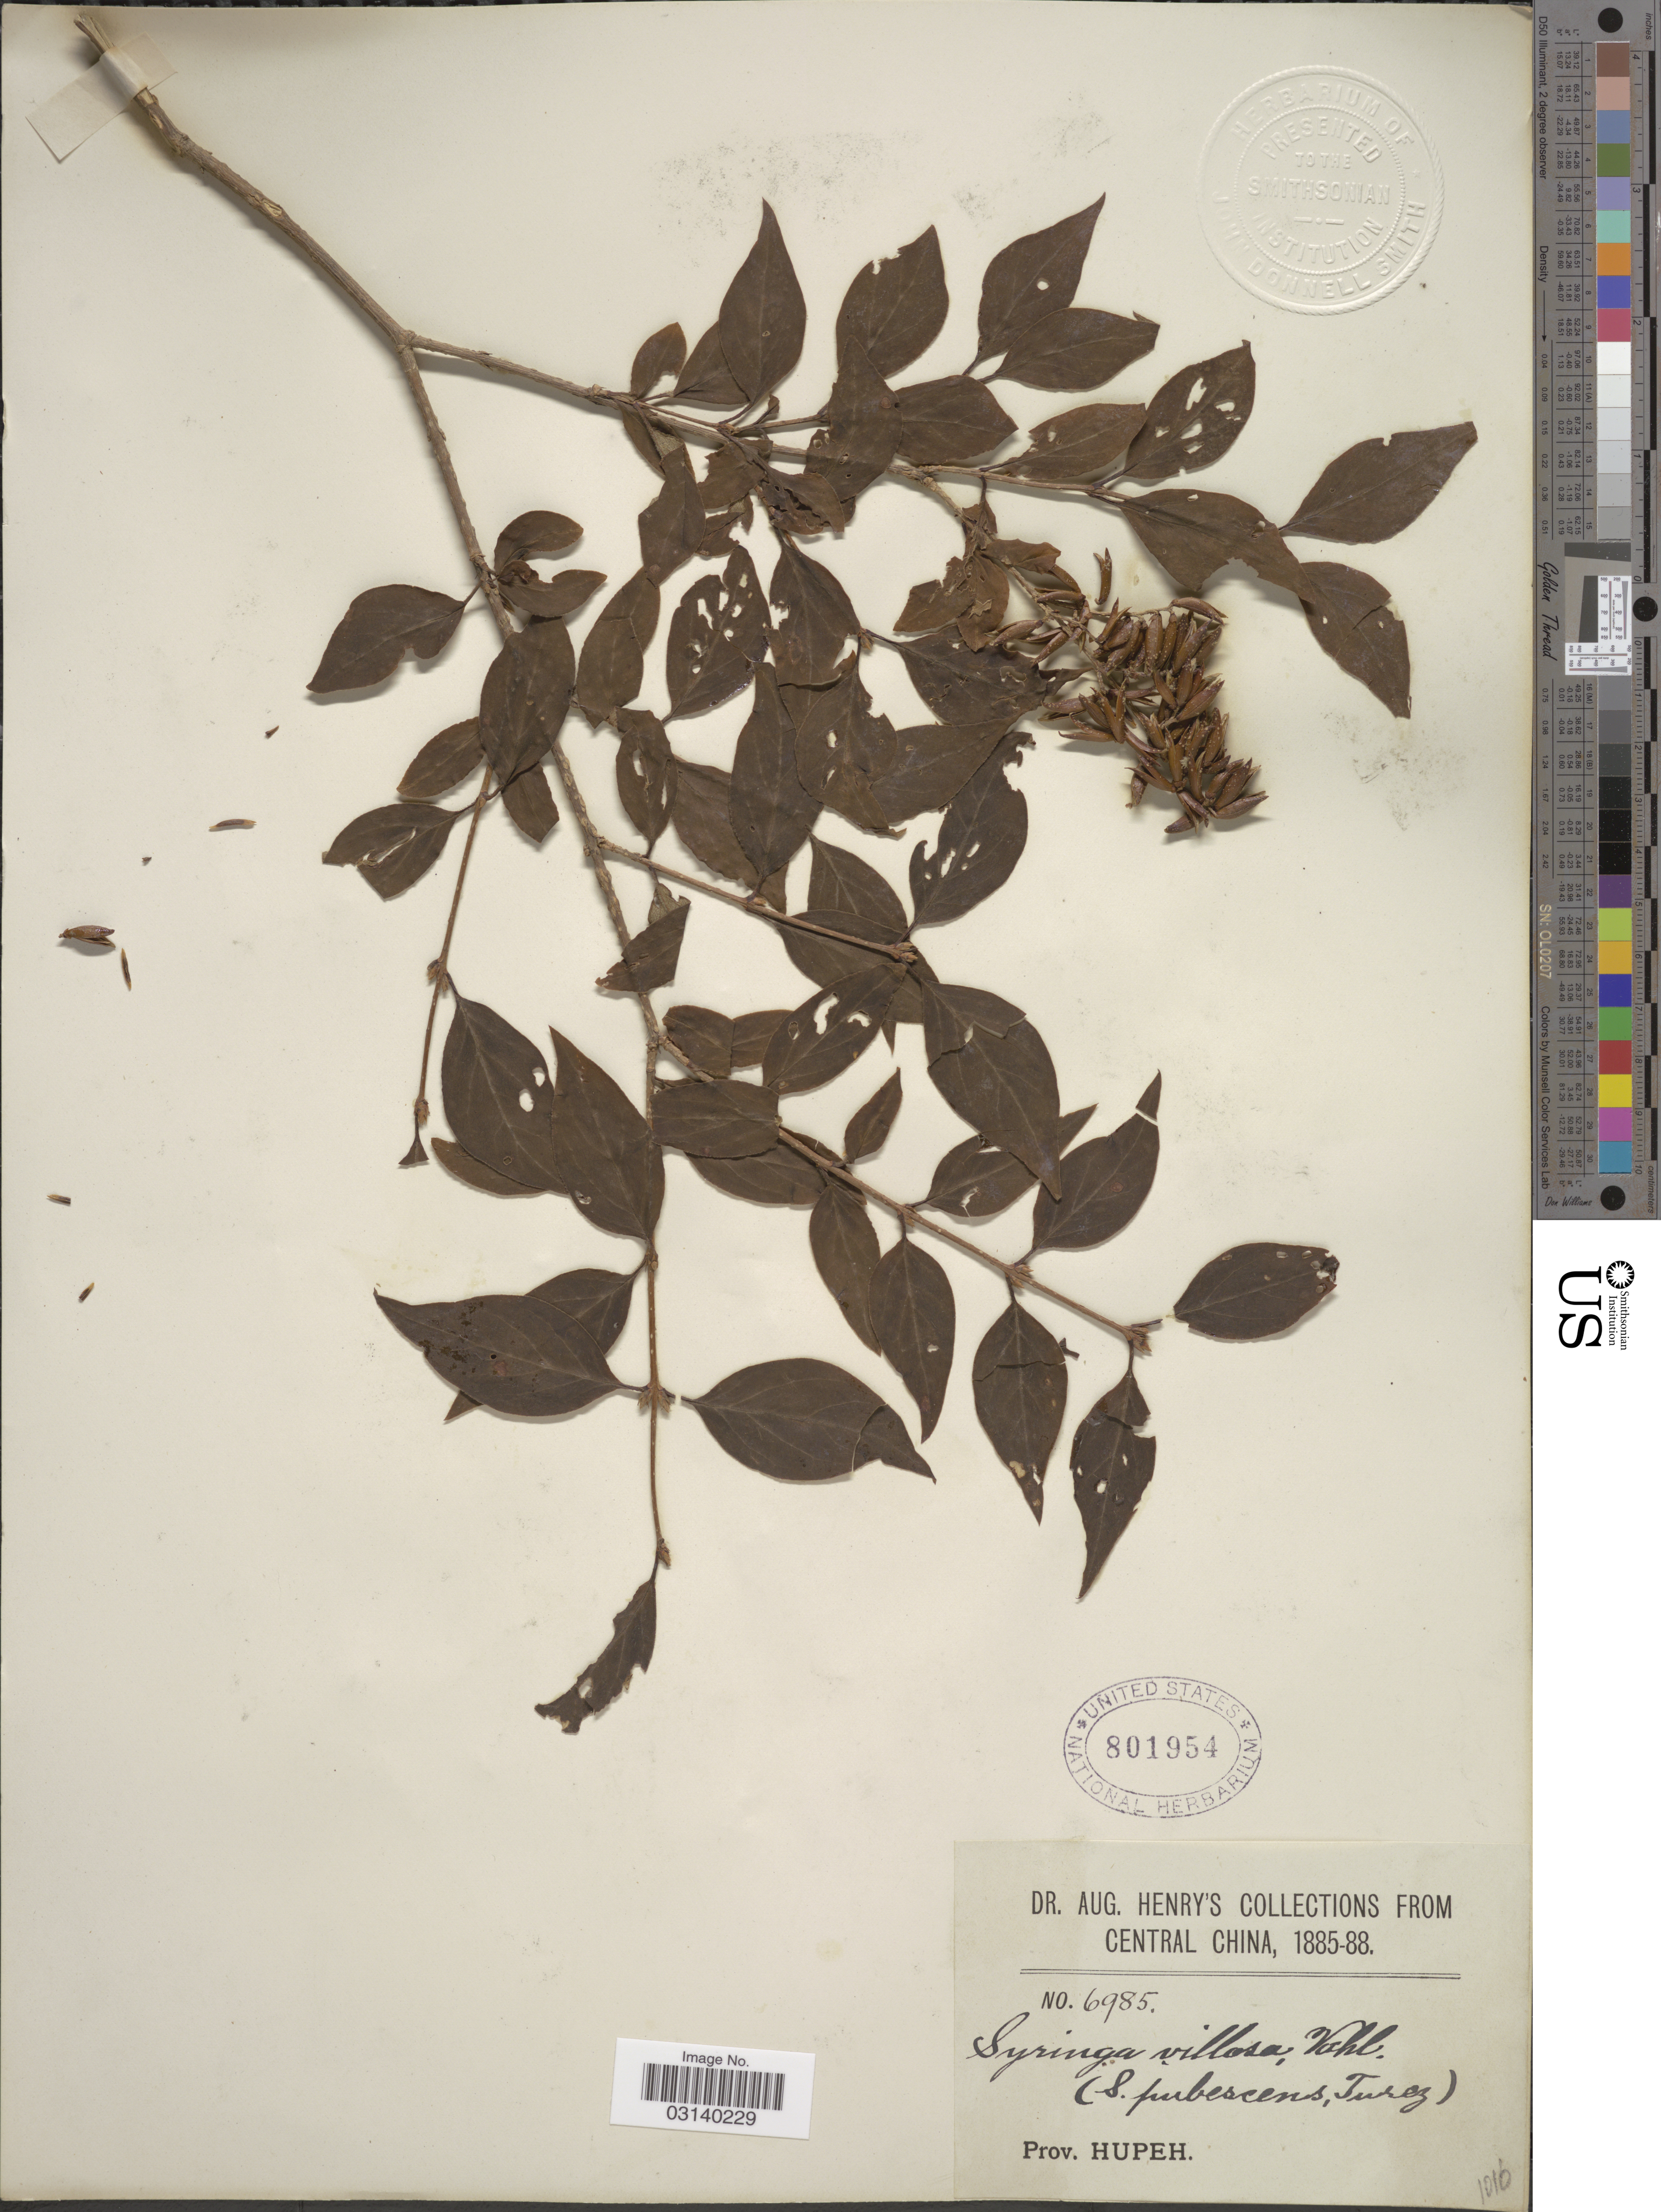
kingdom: Plantae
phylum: Tracheophyta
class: Magnoliopsida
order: Lamiales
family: Oleaceae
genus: Syringa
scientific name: Syringa villosa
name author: Vahl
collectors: A. Henry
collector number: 6985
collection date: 1885/1888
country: China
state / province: Hubei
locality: Central China. Prov. Hupeh.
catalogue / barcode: US 801954